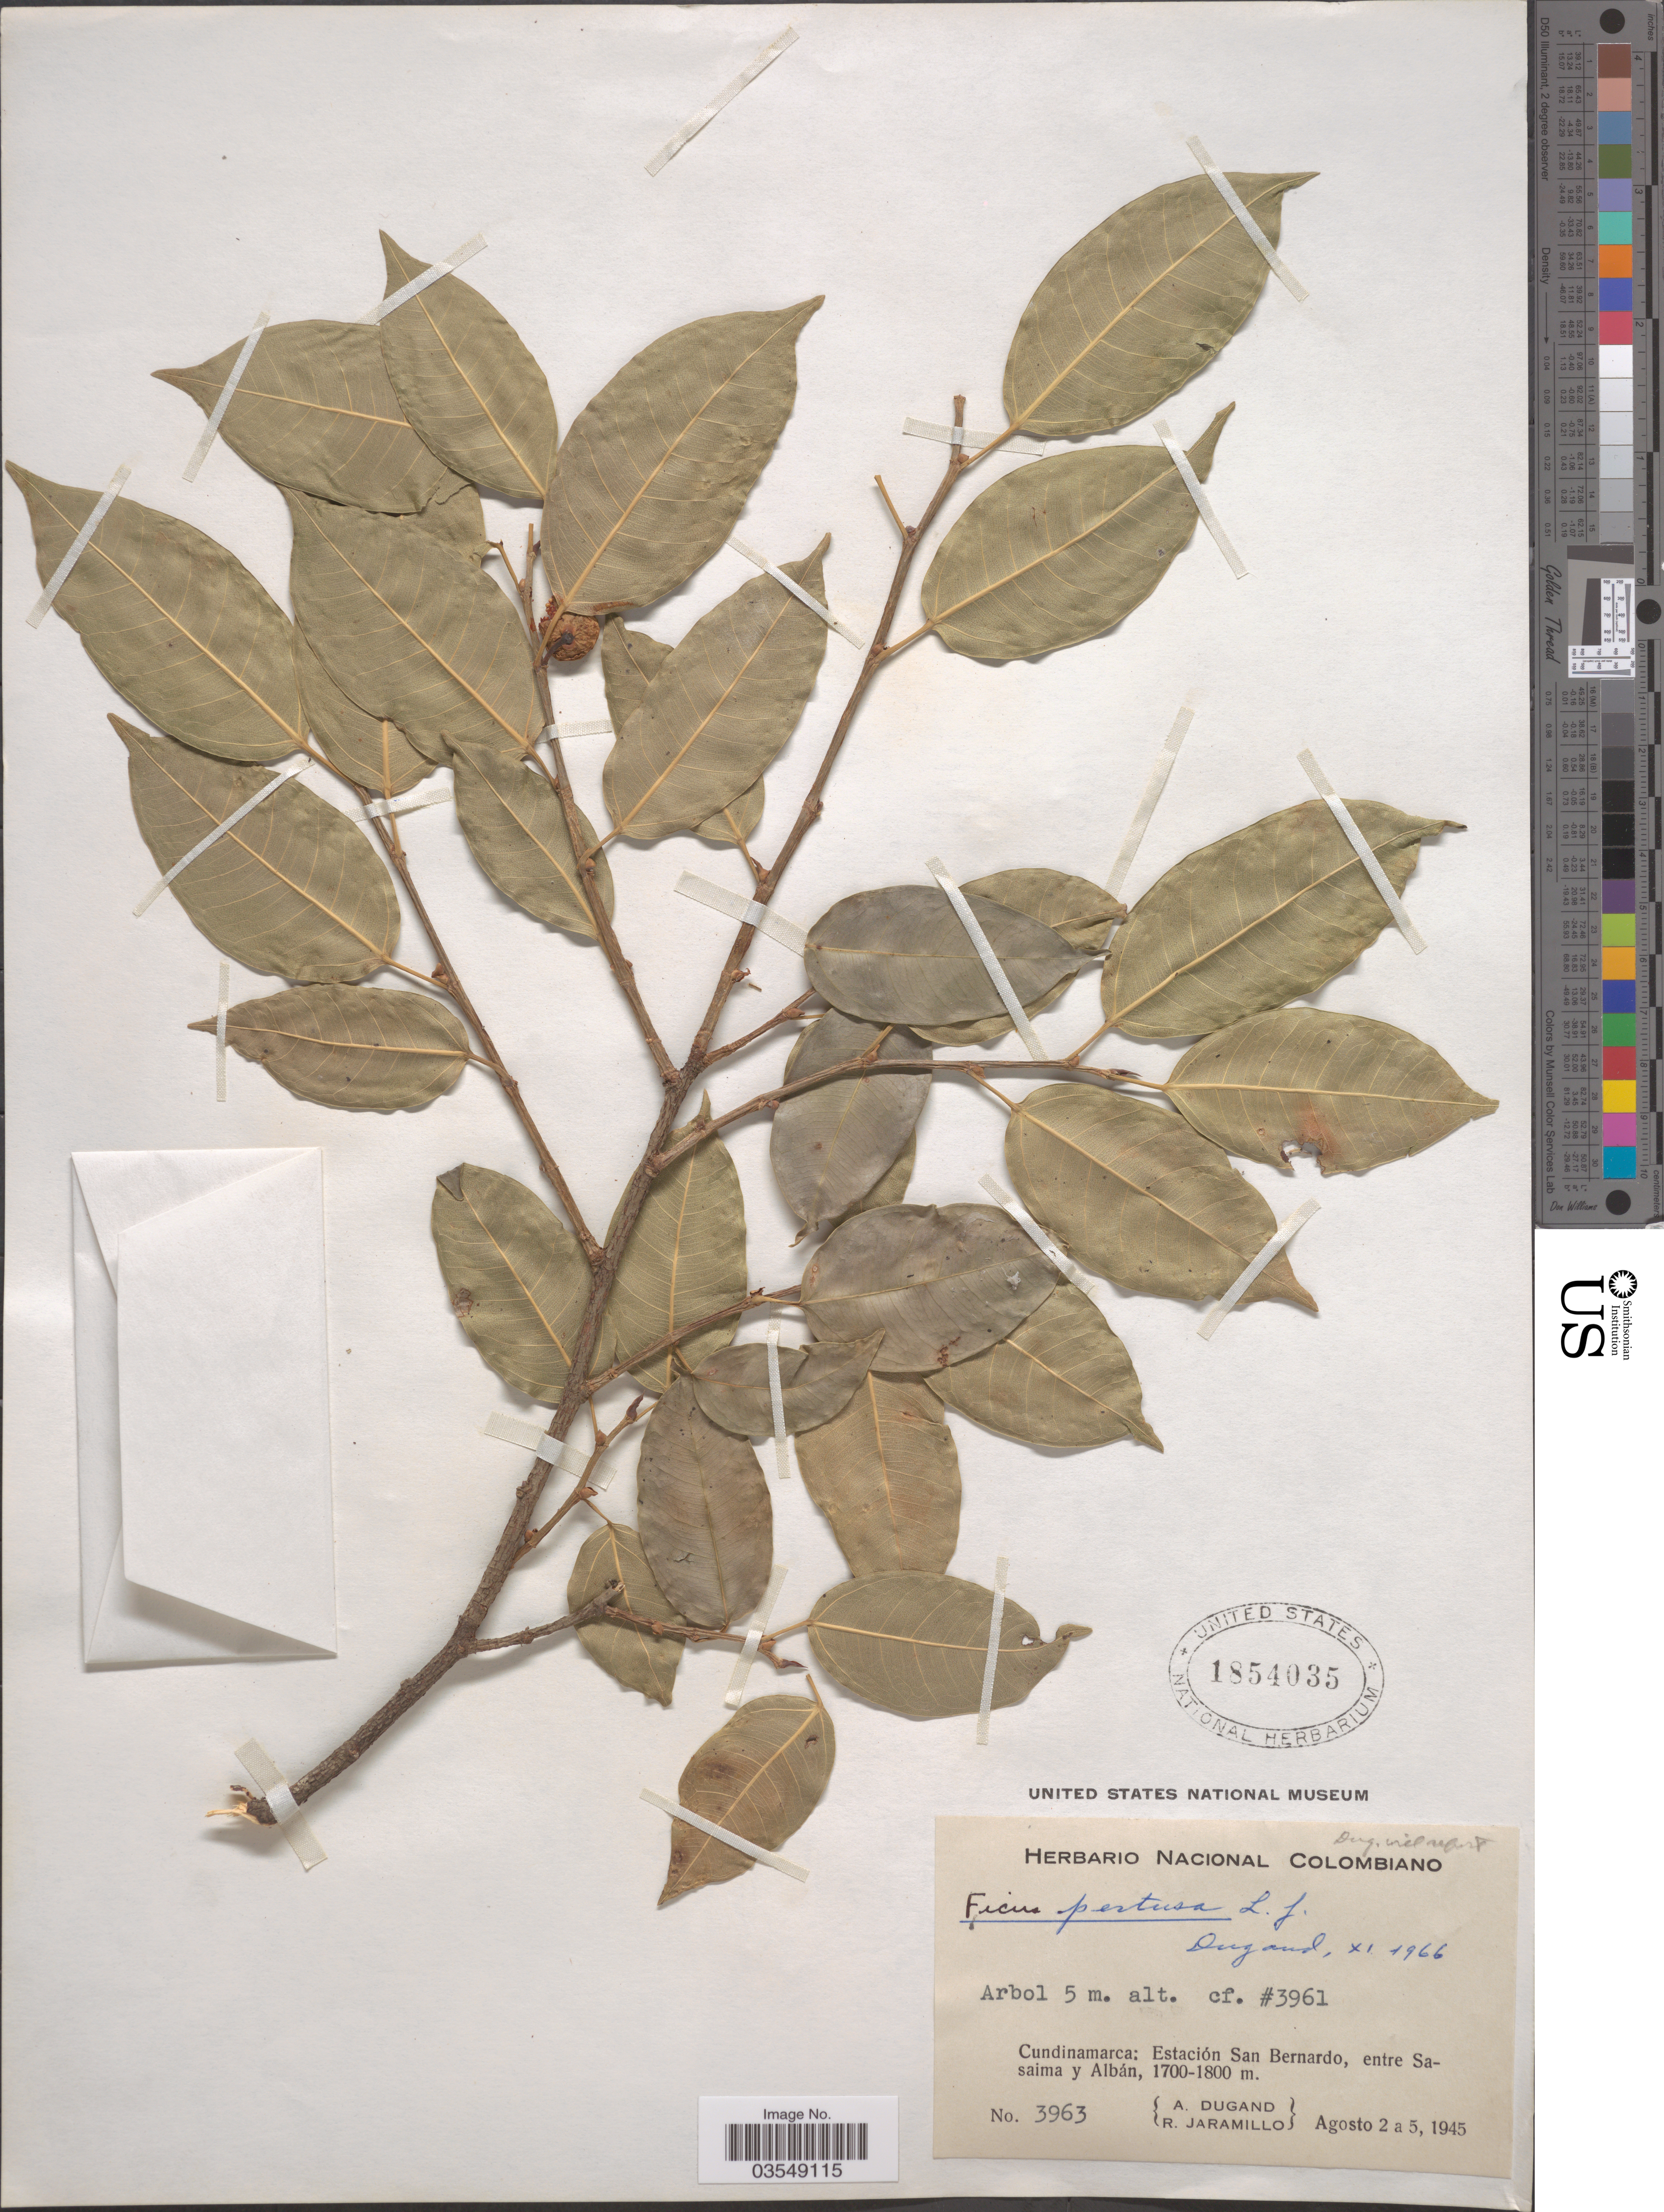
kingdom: Plantae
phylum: Tracheophyta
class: Magnoliopsida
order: Rosales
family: Moraceae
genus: Ficus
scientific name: Ficus pertusa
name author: L. f.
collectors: A. Dugand & R. Jaramillo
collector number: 3963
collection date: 1945-08-02/1945-08-05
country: Colombia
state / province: Cundinamarca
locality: Estación San Bernardo, entre Sasaima y Albán.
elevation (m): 1700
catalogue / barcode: US 1854035